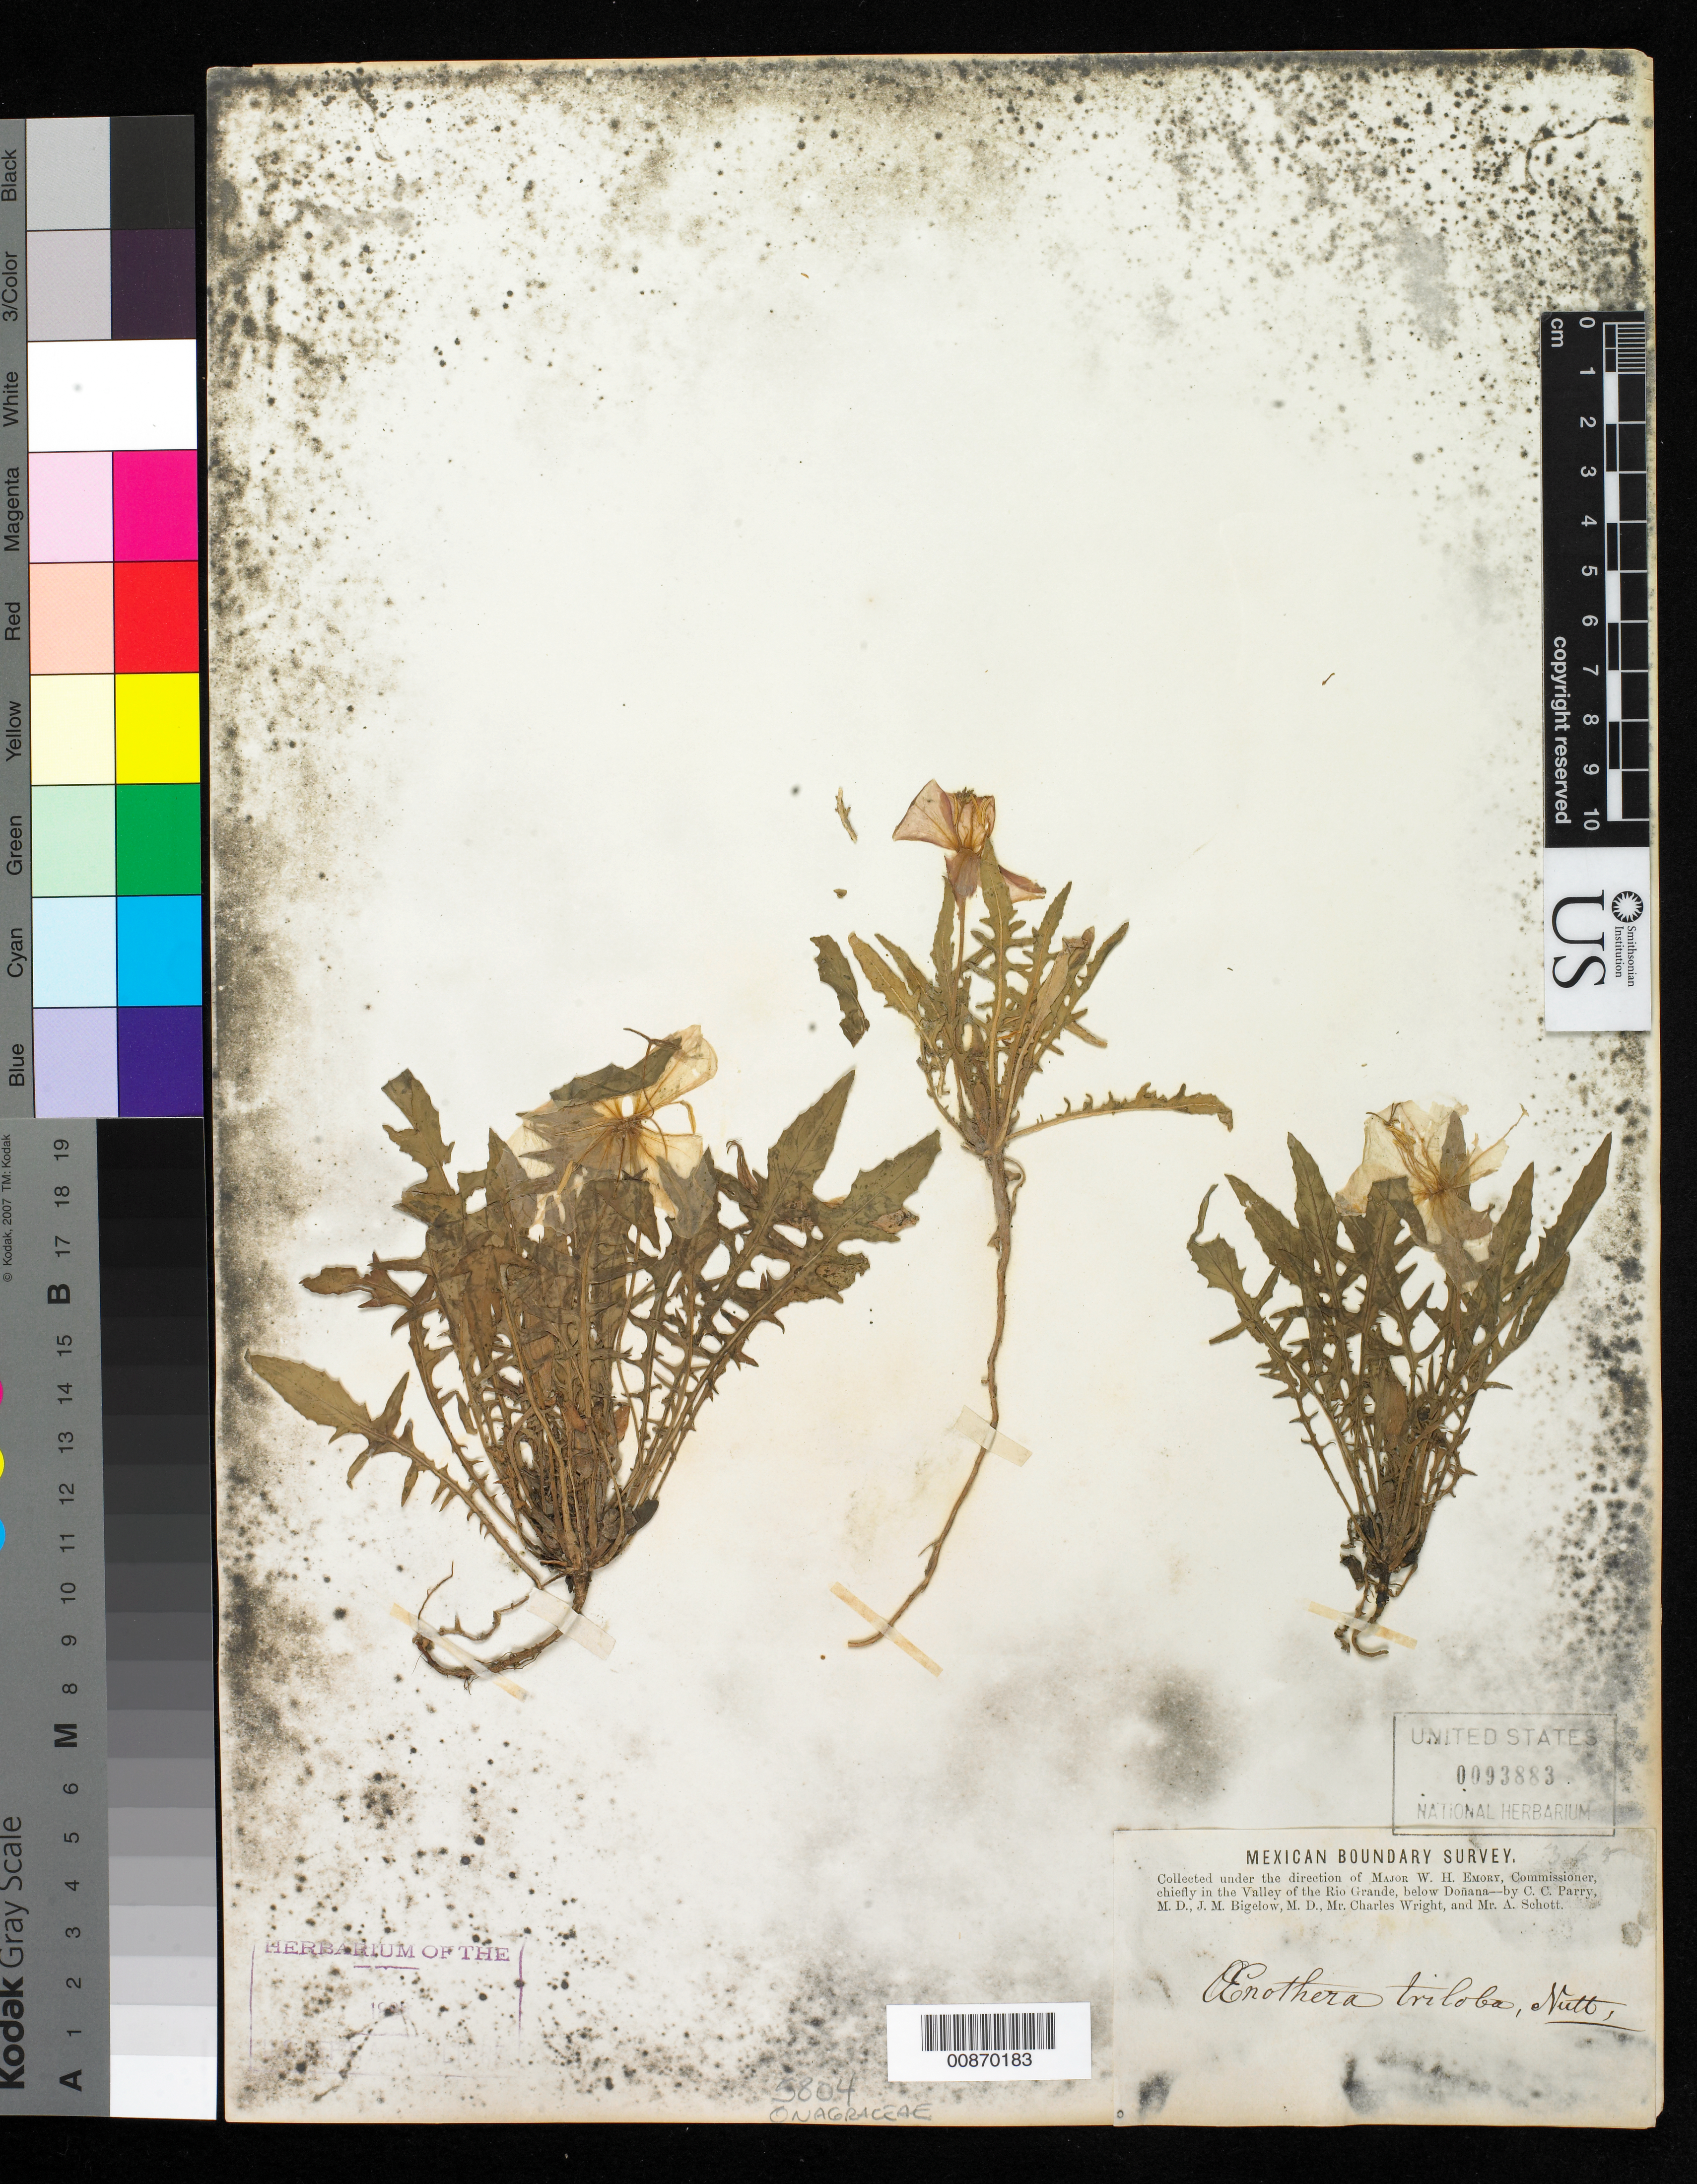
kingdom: Plantae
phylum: Tracheophyta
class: Magnoliopsida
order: Myrtales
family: Onagraceae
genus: Oenothera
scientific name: Oenothera triloba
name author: Nutt.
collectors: C. C. Parry, J. M. Bigelow, C. Wright & A. C. V. Schott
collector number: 365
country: United States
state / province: New Mexico / Texas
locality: Valley of the Rio Grande, below Doñana.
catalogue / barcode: US 93883